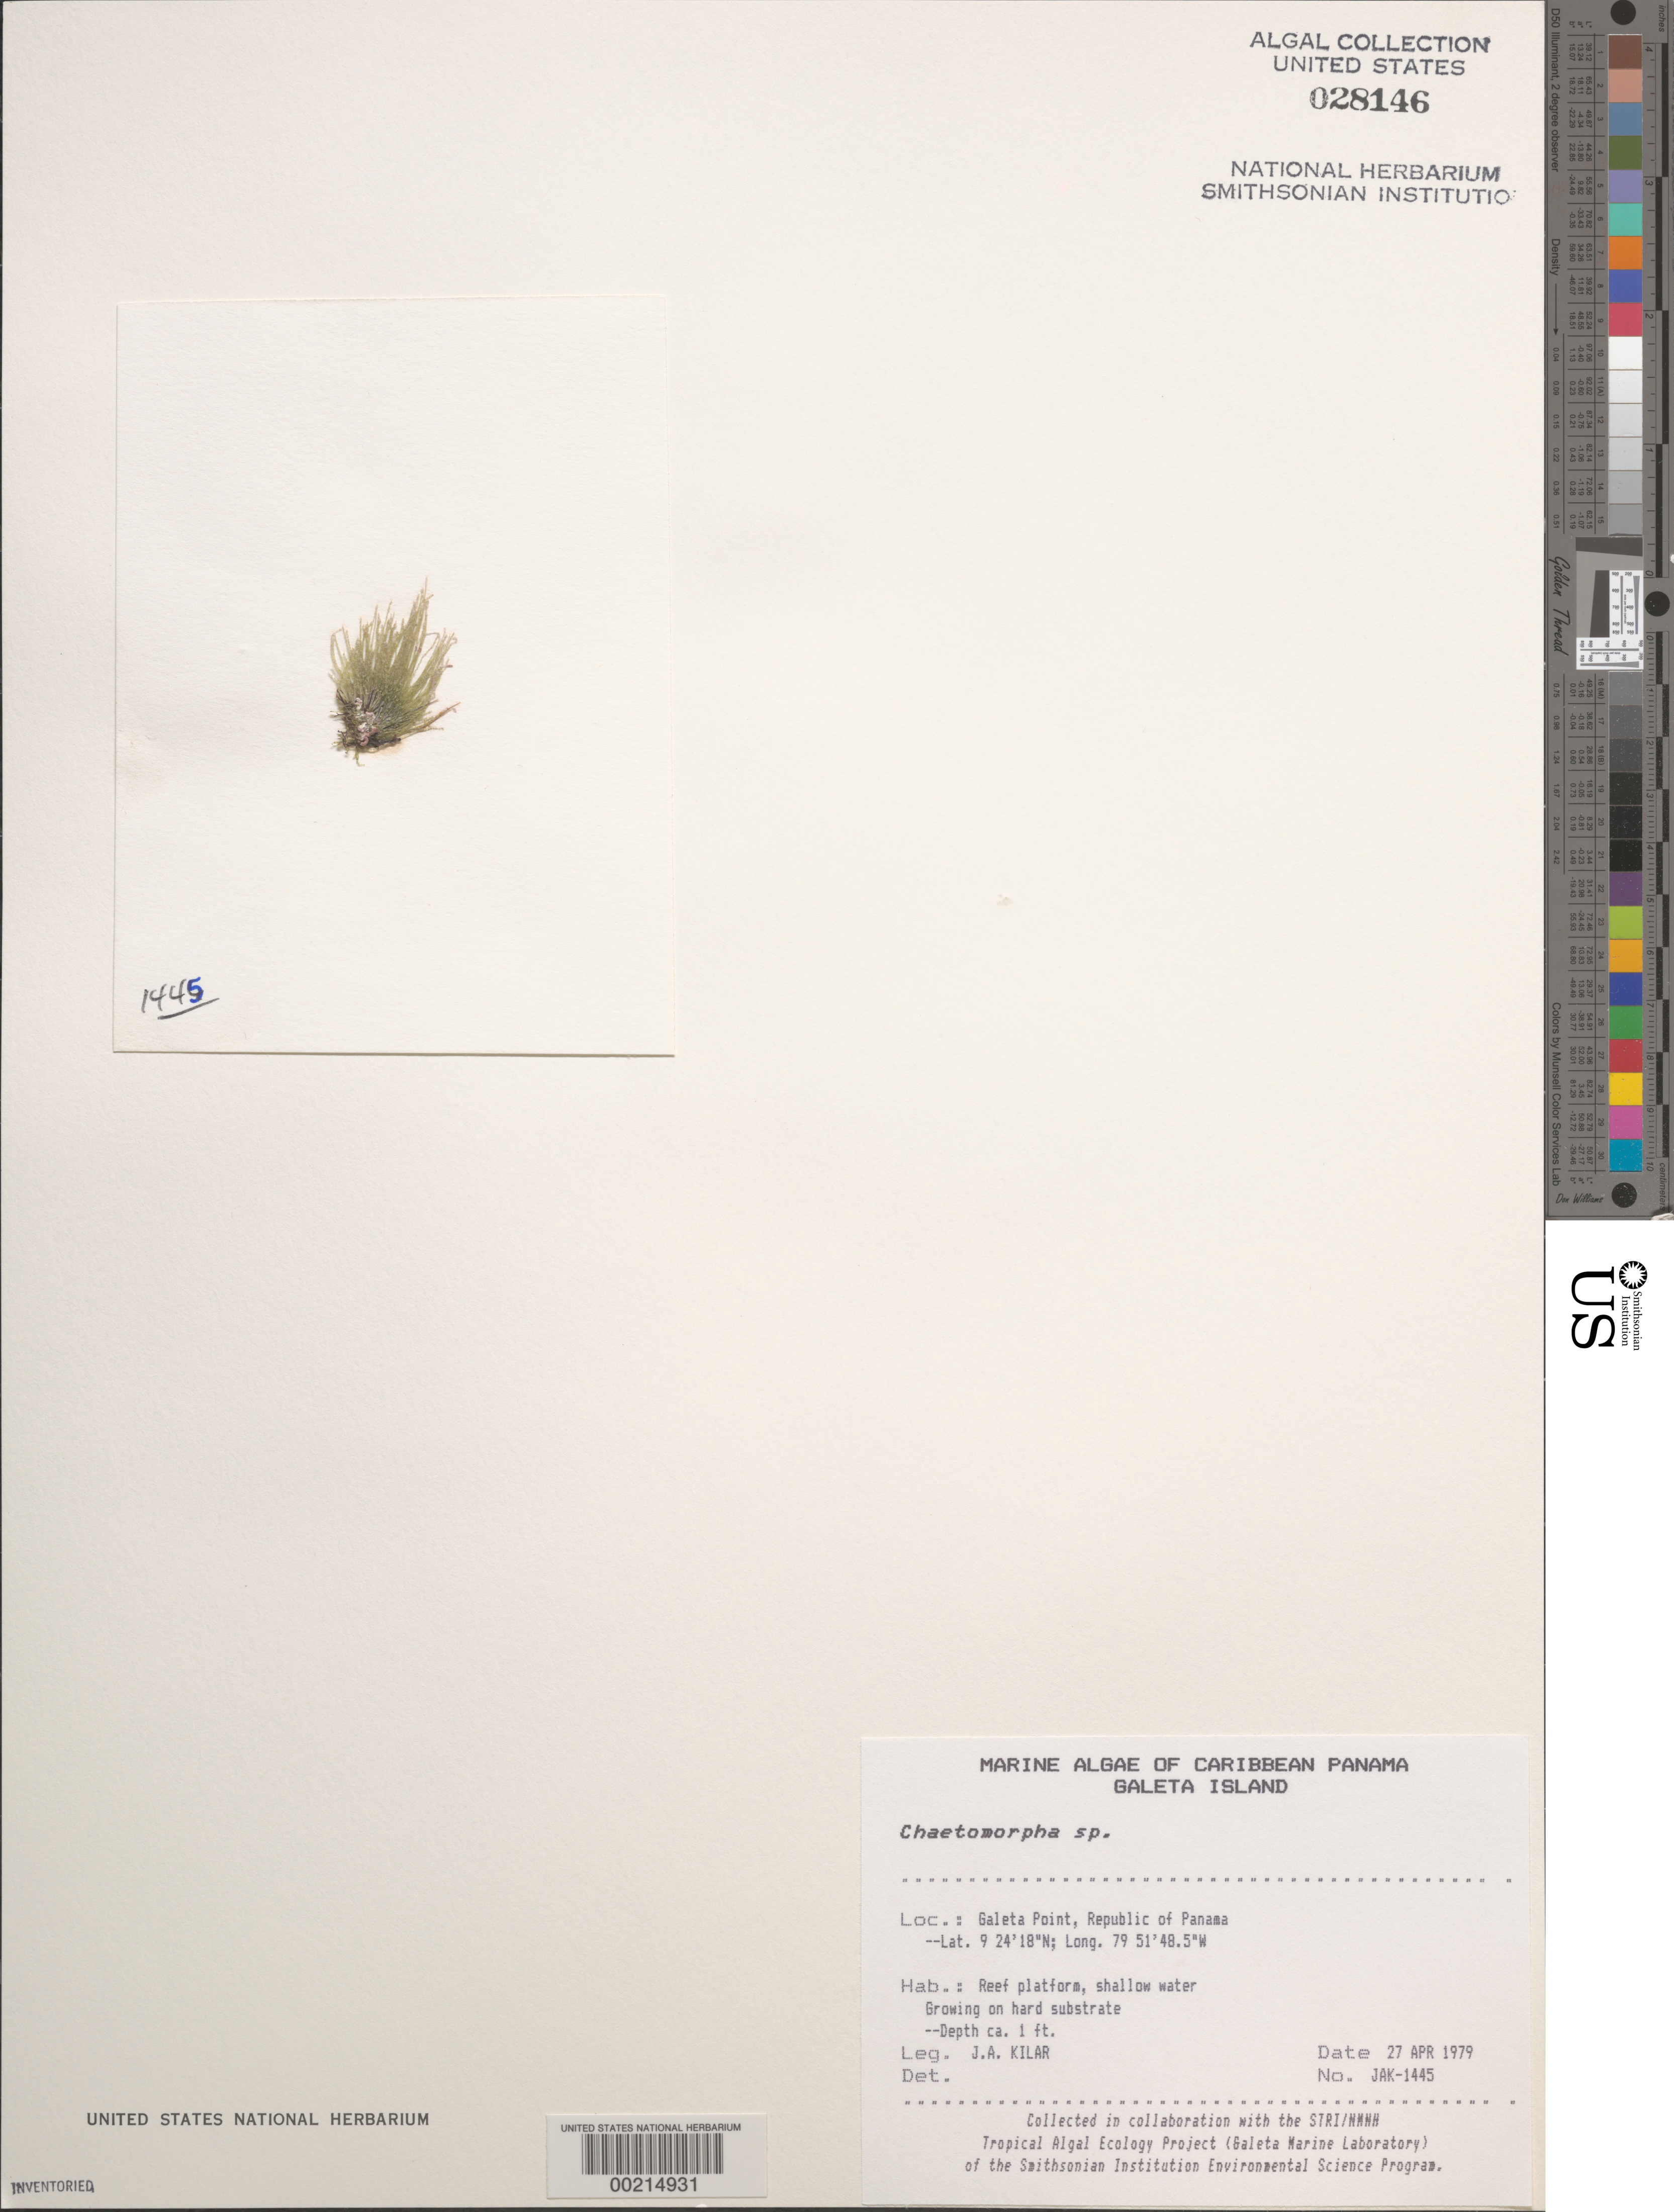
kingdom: Plantae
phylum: Chlorophyta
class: Ulvophyceae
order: Cladophorales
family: Cladophoraceae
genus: Chaetomorpha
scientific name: Chaetomorpha sp.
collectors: J. A. Kilar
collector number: JAK-1445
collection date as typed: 27 Apr 1979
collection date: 1979-04-27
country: Panama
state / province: Colón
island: Galeta Island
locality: Galeta Point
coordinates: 9 24' 18" N, 79 51' 48.5" W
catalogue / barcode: US 28146